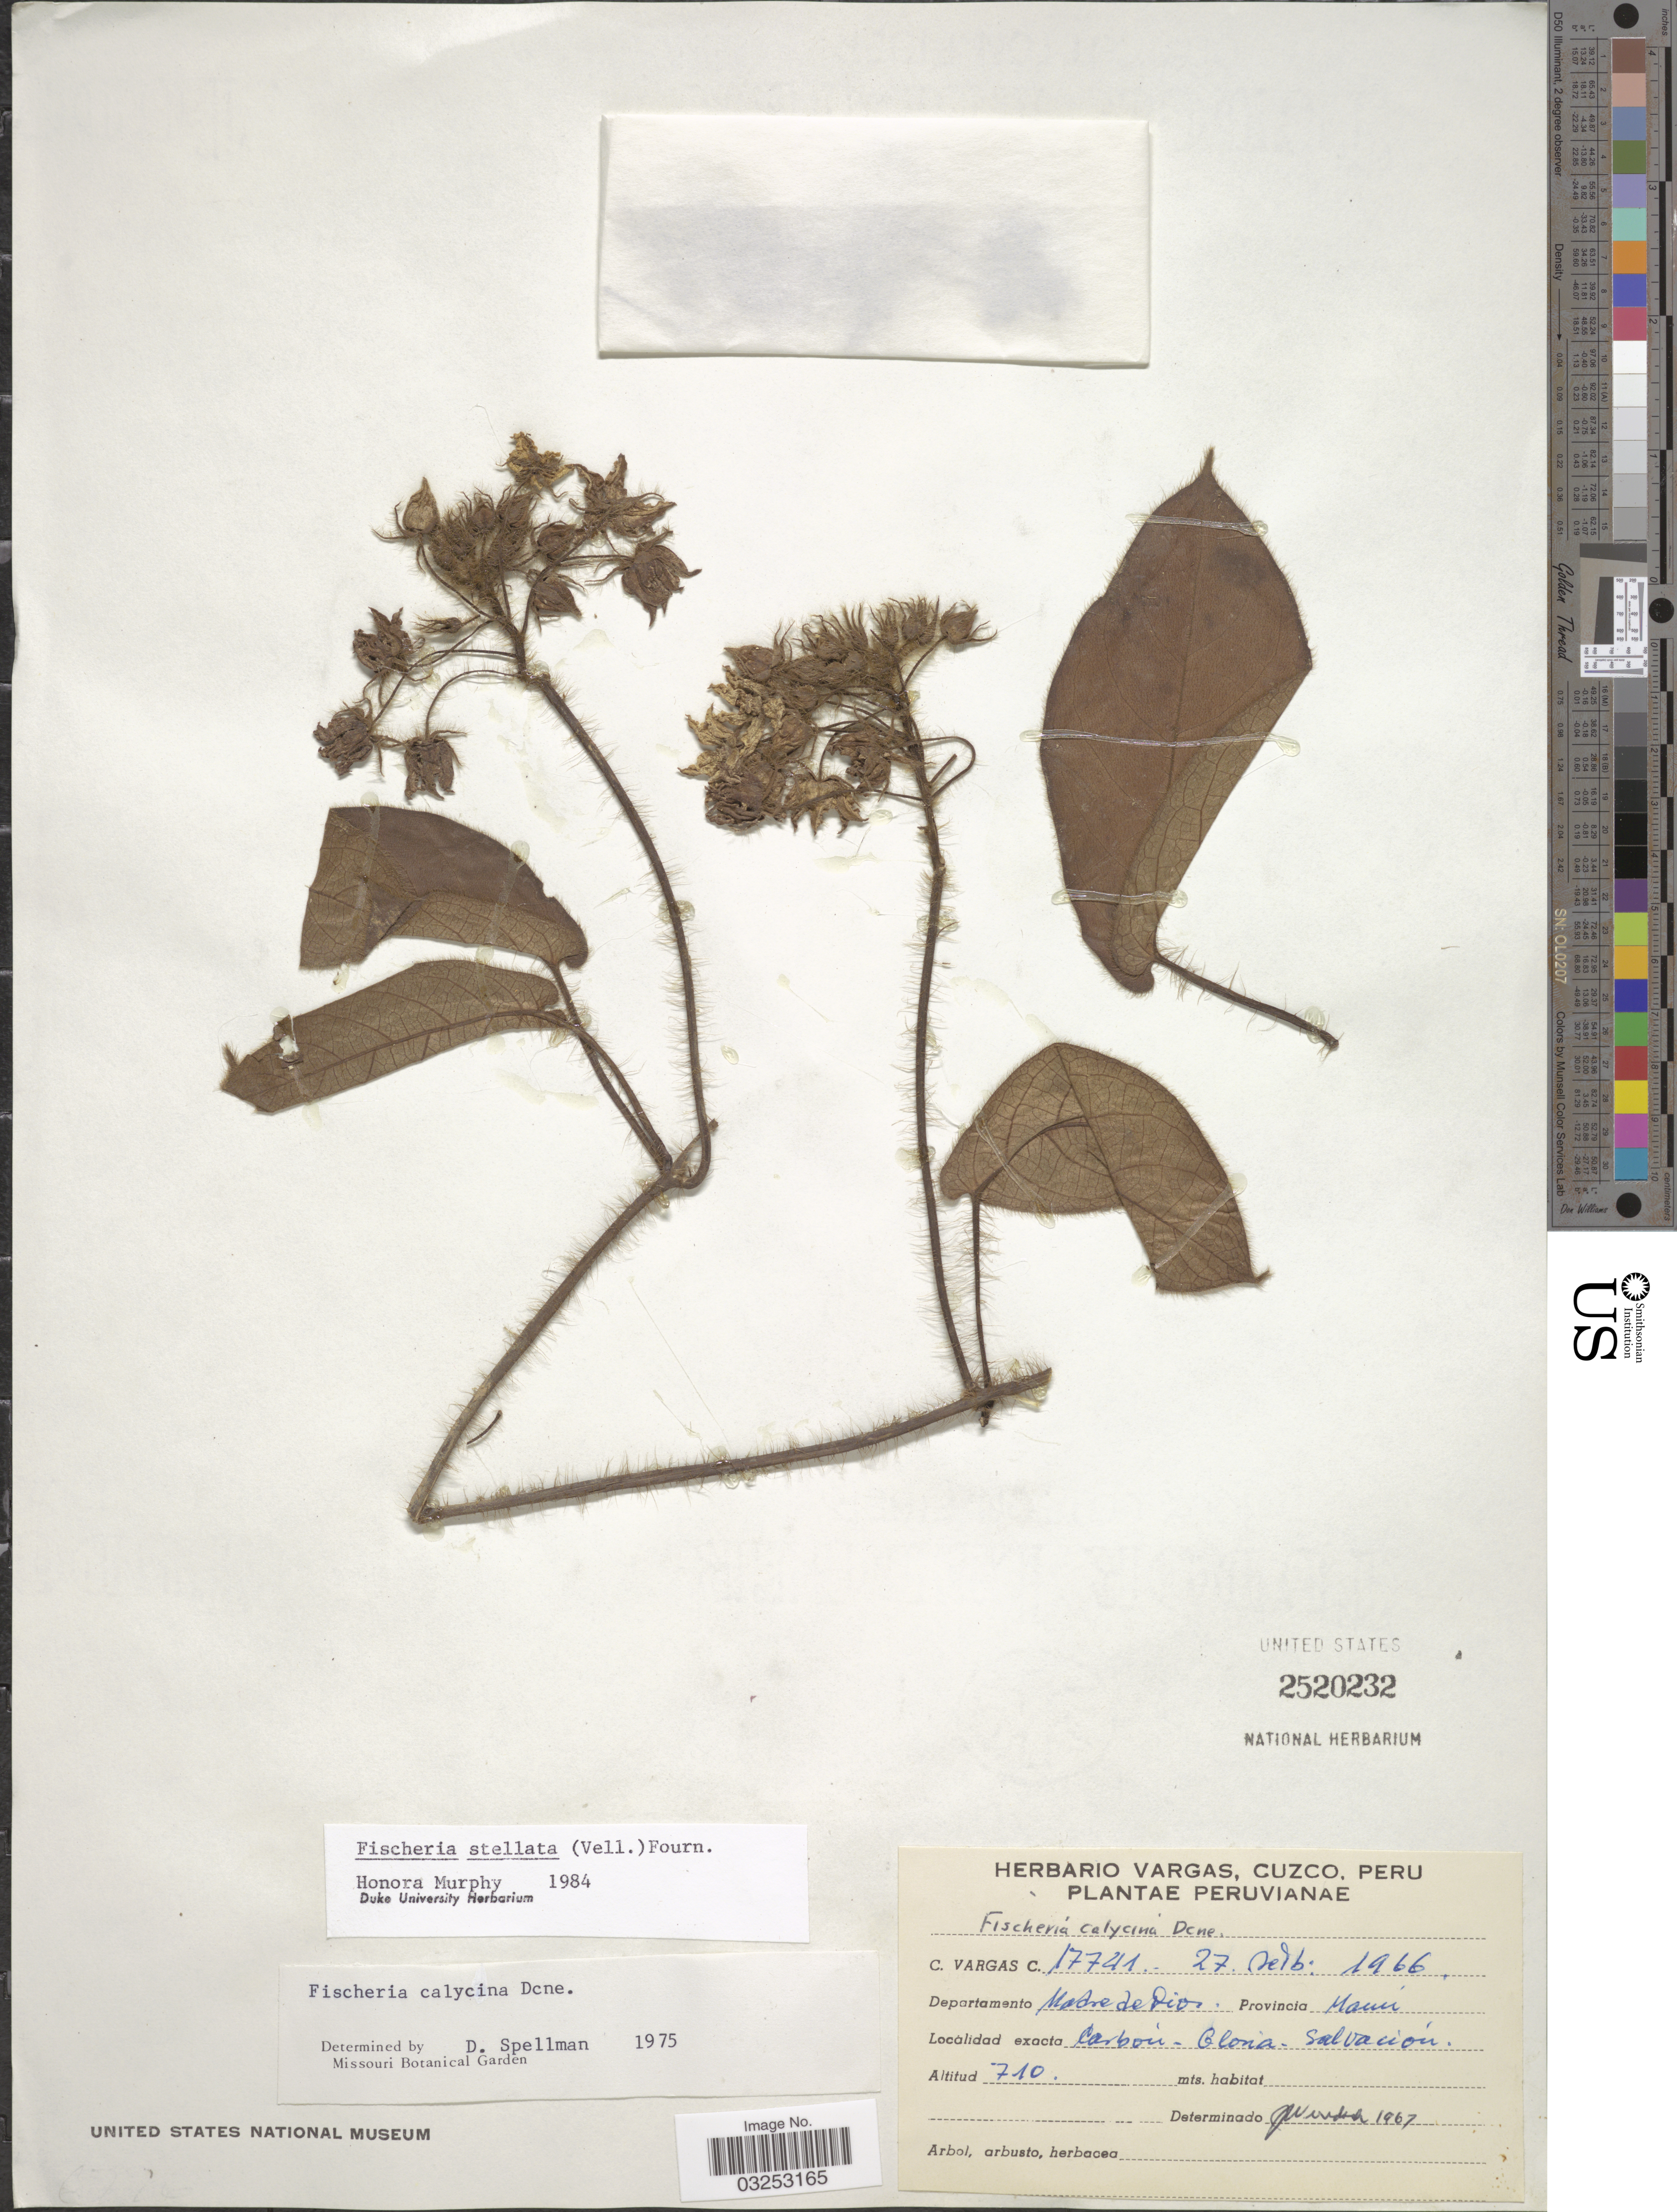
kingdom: Plantae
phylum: Tracheophyta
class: Magnoliopsida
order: Gentianales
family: Apocynaceae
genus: Fischeria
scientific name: Fischeria stellata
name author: (Vell.) E. Fourn.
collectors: C. Vargas Calderón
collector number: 17741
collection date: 1966-09-27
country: Peru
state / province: Madre de Dios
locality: Departamento Madre de Dios, Provincia Manu, Carbón-Gloria-Salvación.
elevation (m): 710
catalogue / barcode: US 2520232